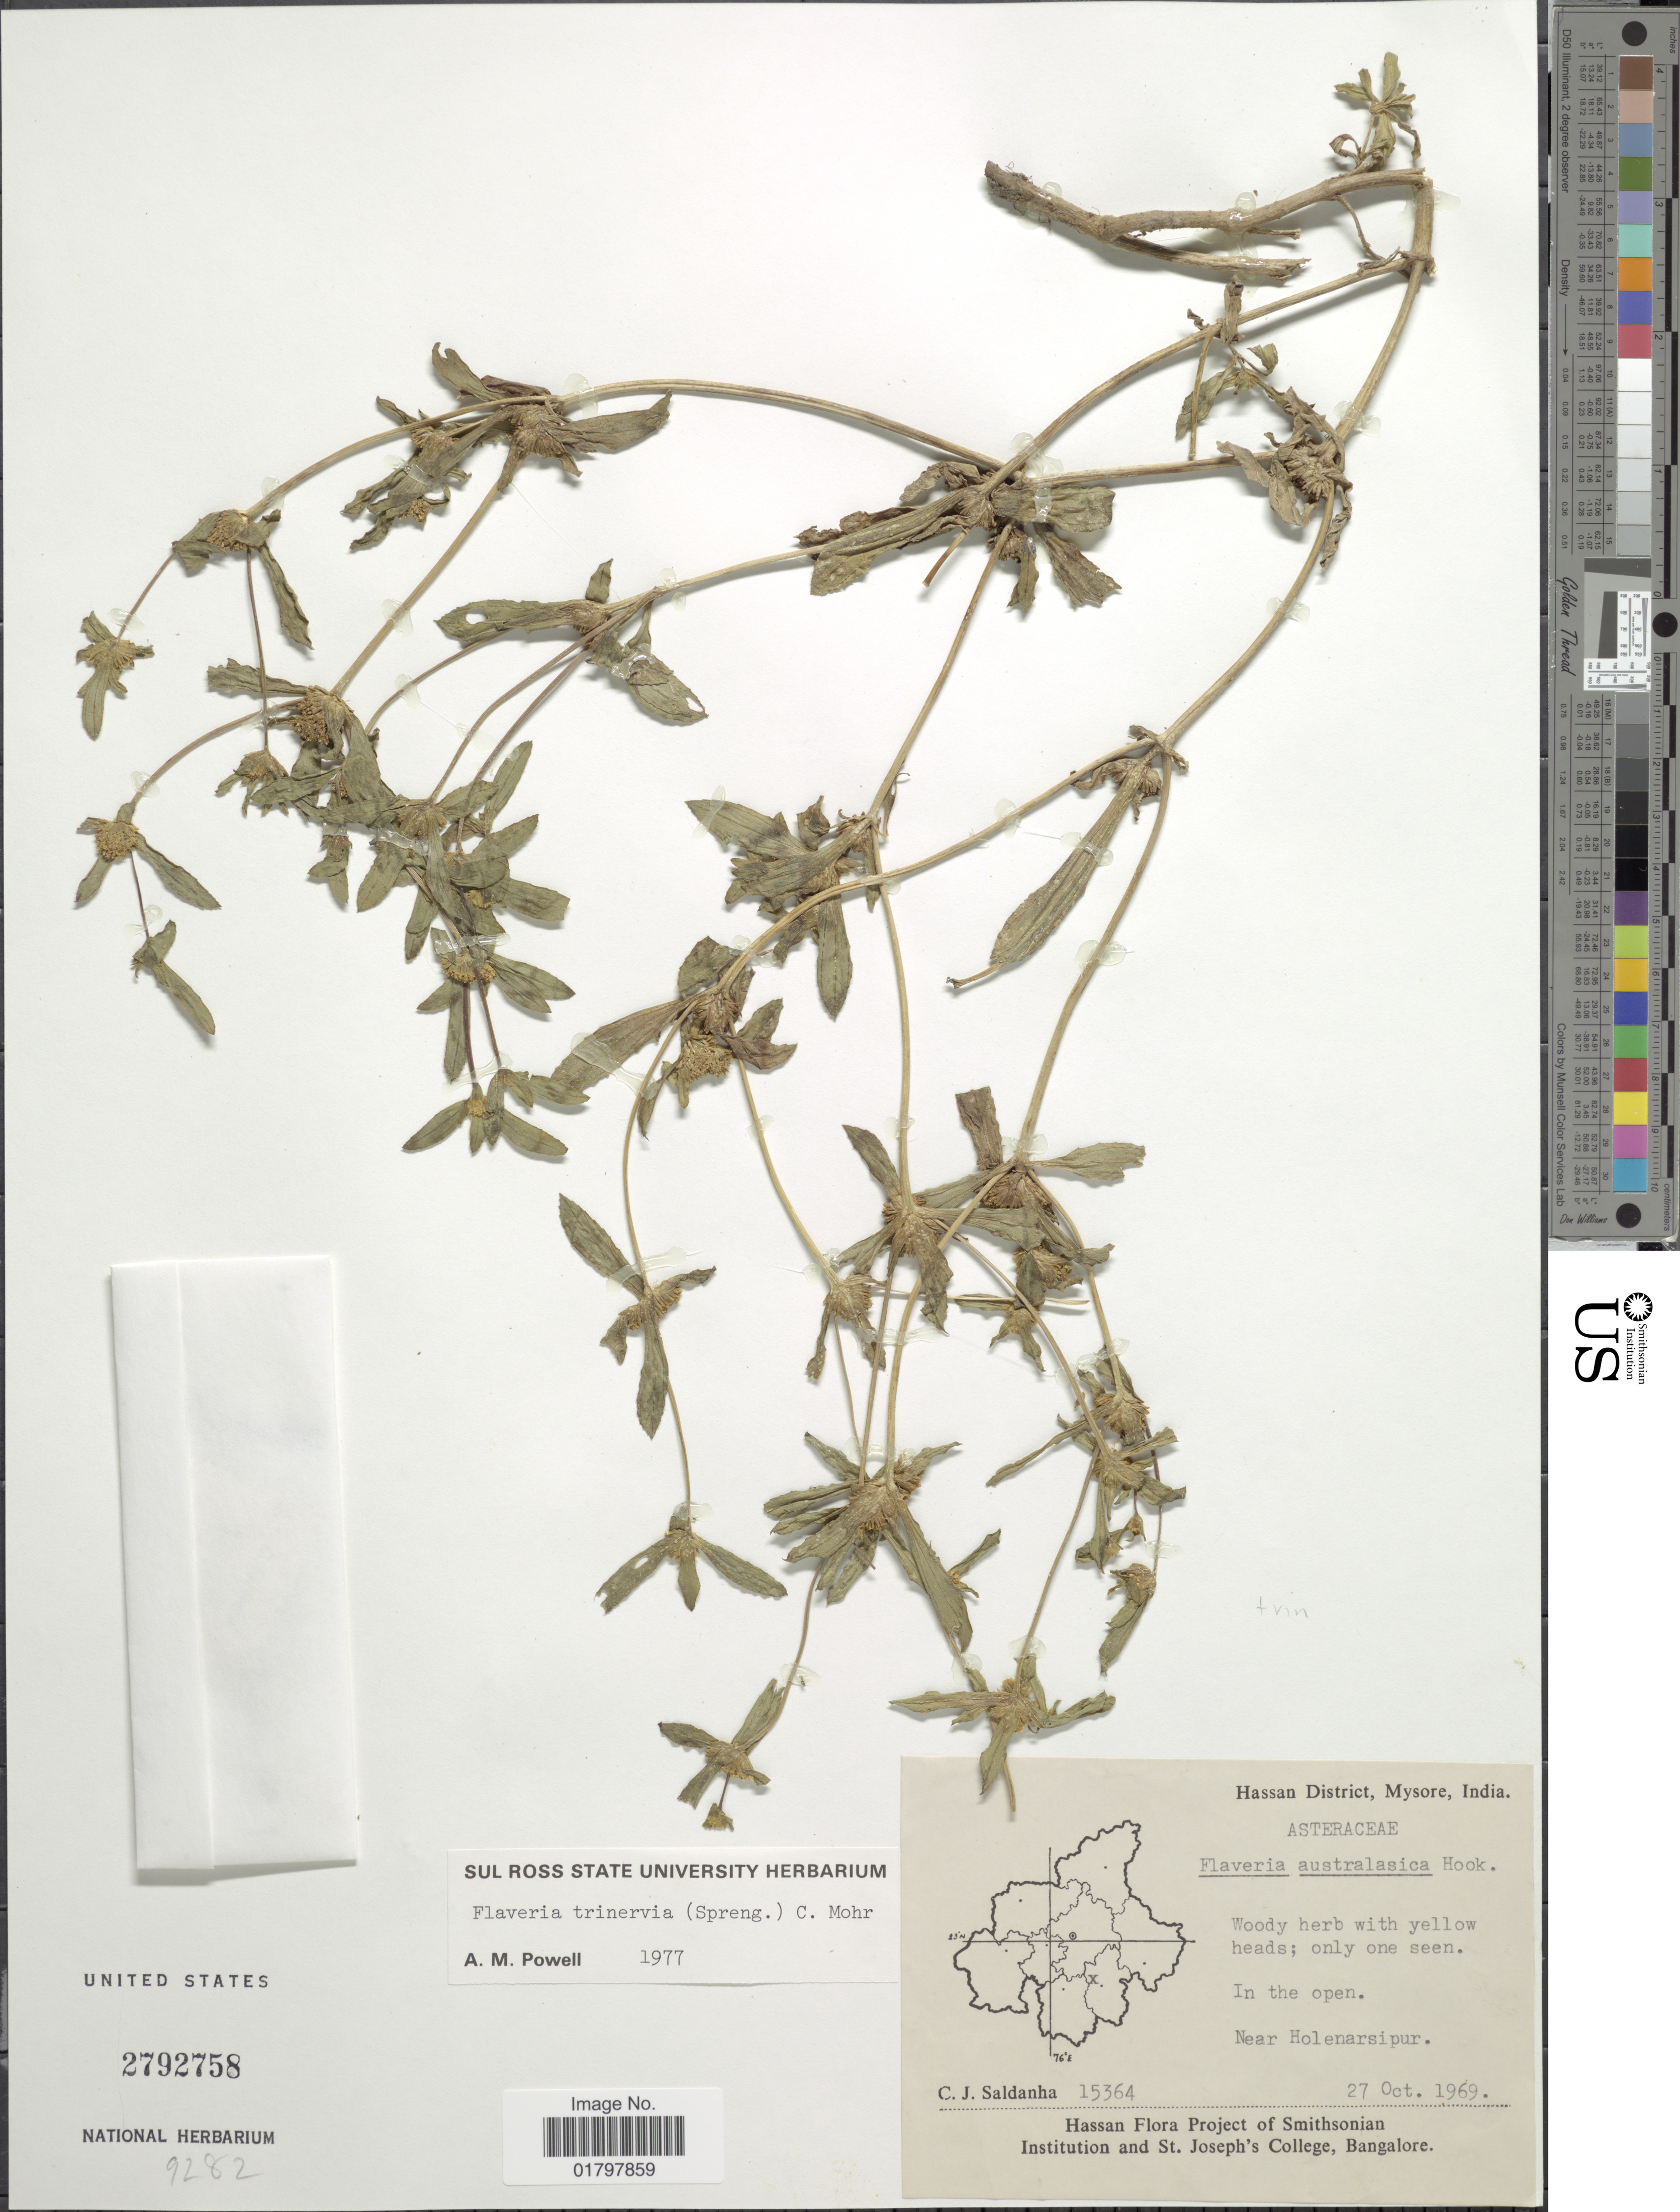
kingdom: Plantae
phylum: Tracheophyta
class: Magnoliopsida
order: Asterales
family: Asteraceae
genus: Flaveria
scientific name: Flaveria trinervia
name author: (Spreng.) C. Mohr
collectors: C. J. Saldanha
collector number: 15364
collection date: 1969-10-27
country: India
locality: Hassan District, Mysore, India. Near Holenarsipur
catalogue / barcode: US 2792758